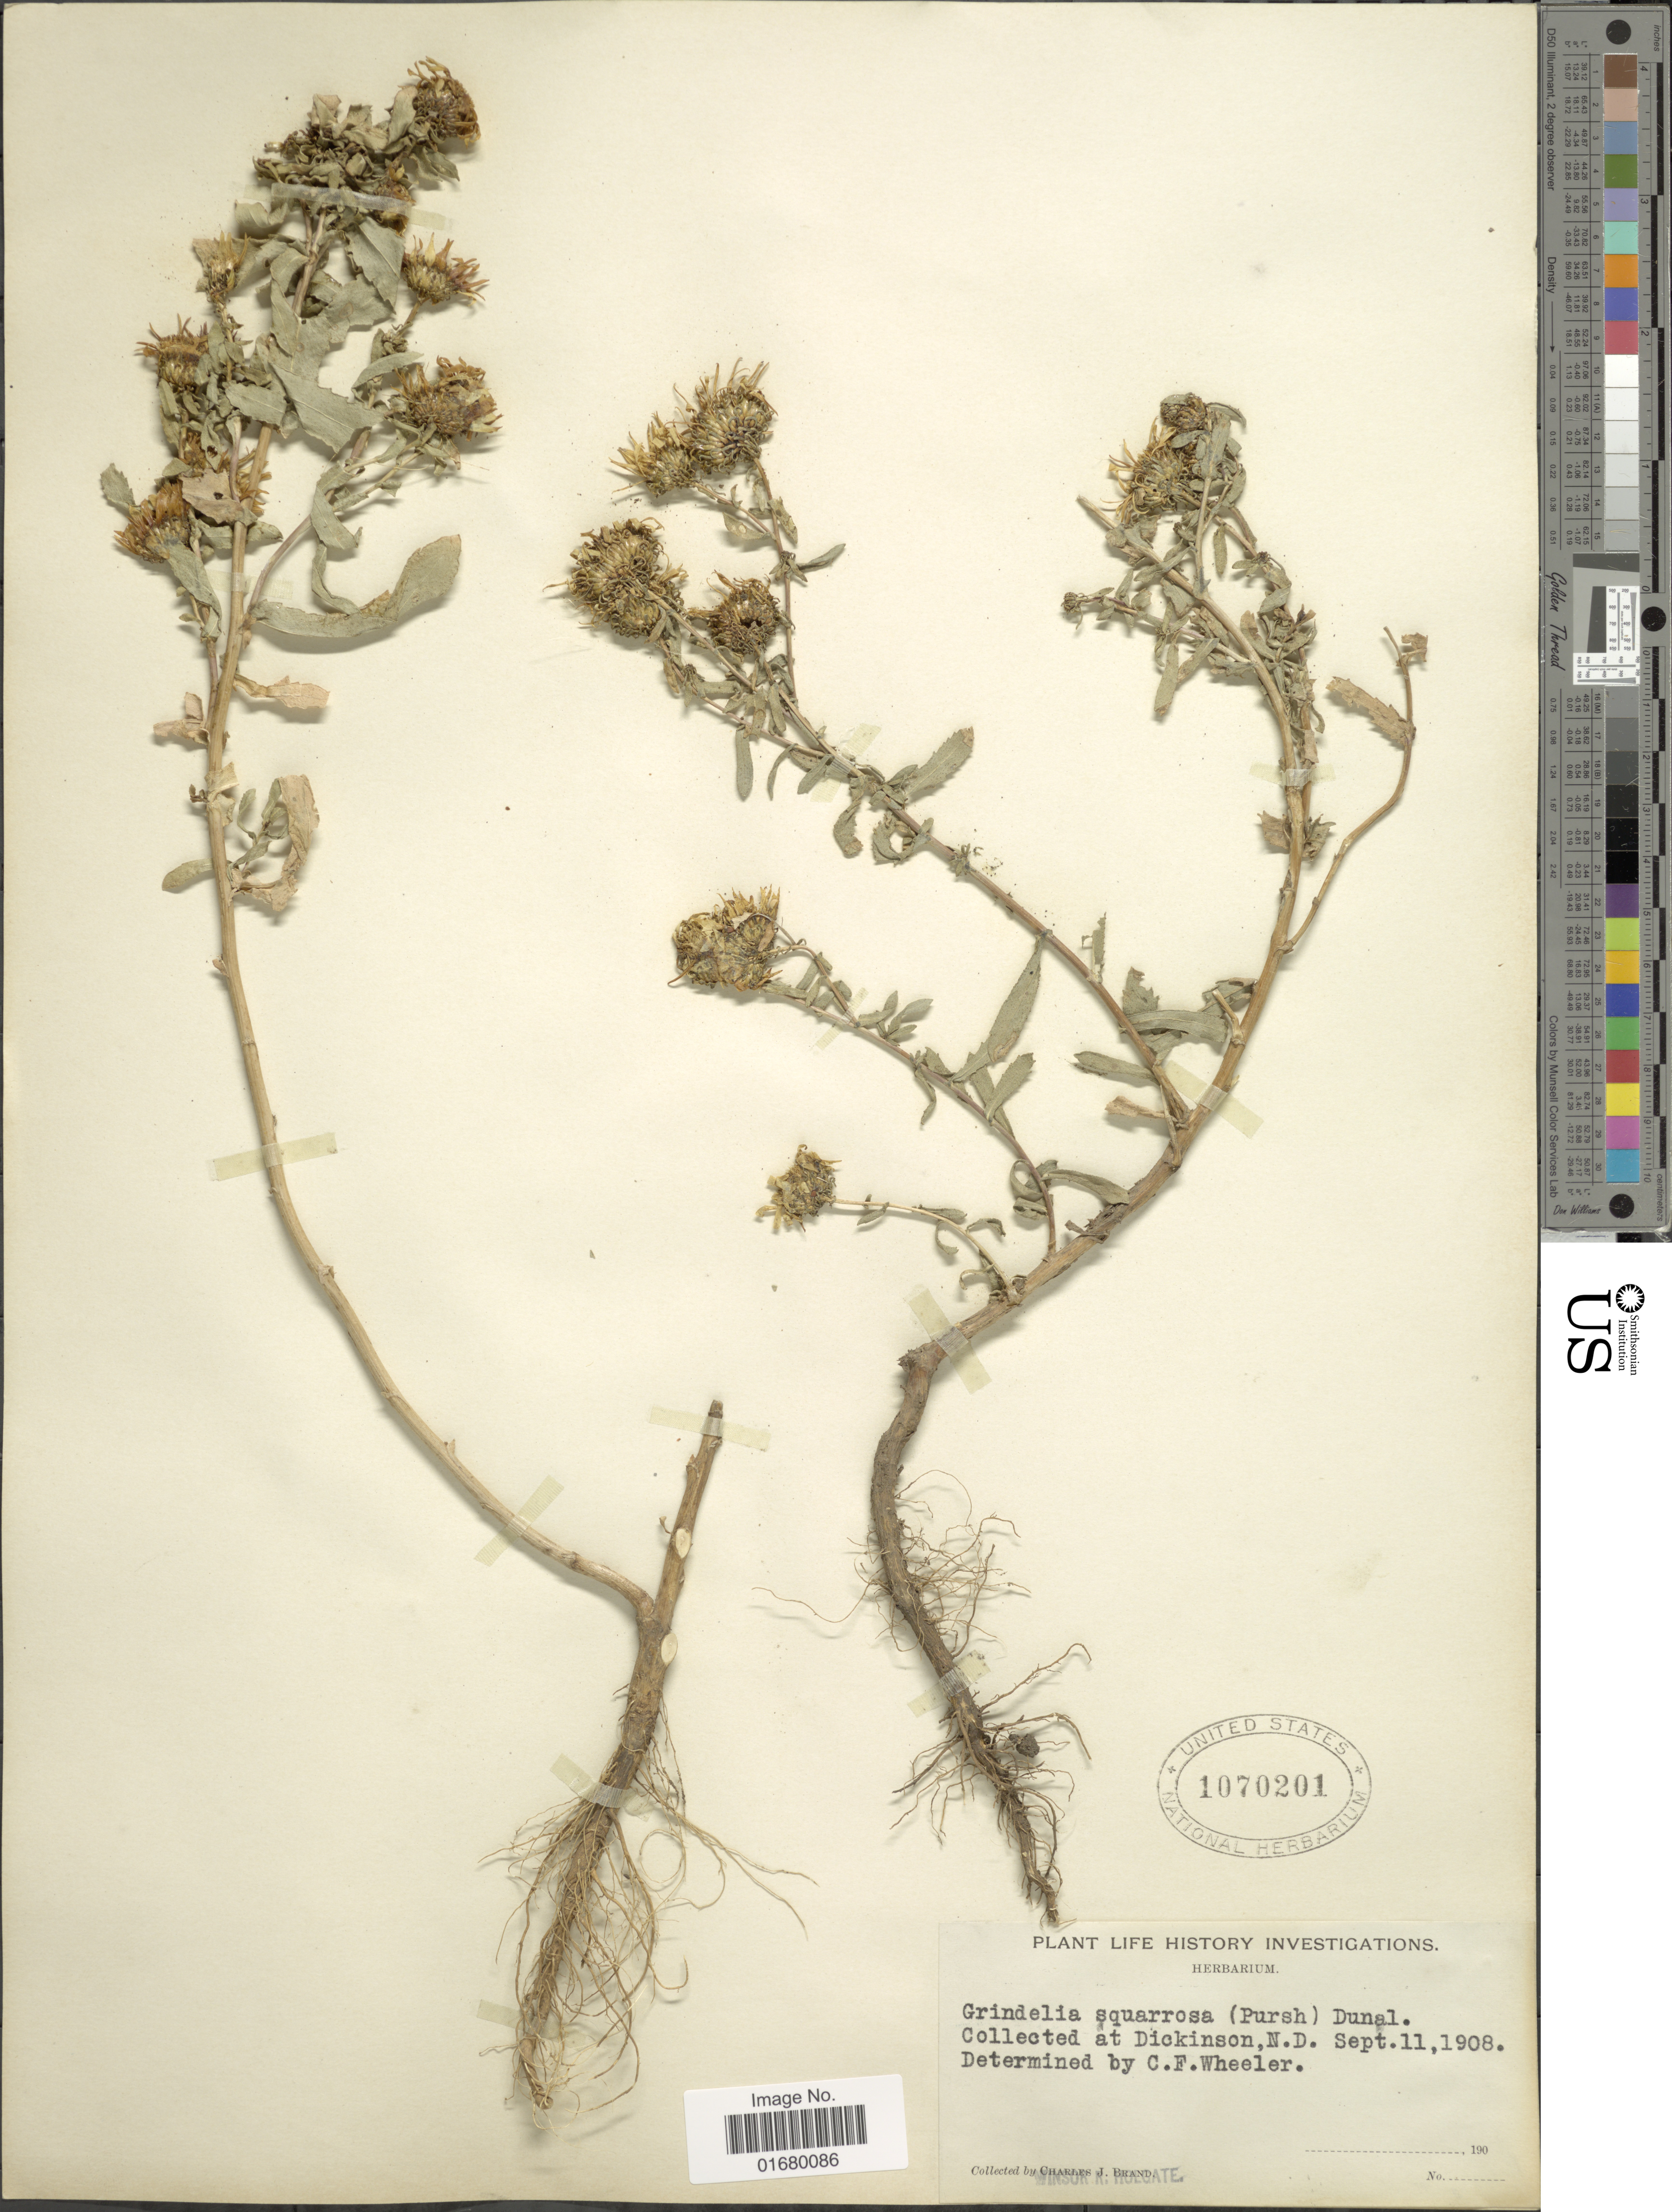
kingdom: Plantae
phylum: Tracheophyta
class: Magnoliopsida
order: Asterales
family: Asteraceae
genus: Grindelia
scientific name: Grindelia perennis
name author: A. Nelson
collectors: C. J. Brand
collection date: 1908-09-11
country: United States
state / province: North Dakota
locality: At Dickson.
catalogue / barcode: US 1070201